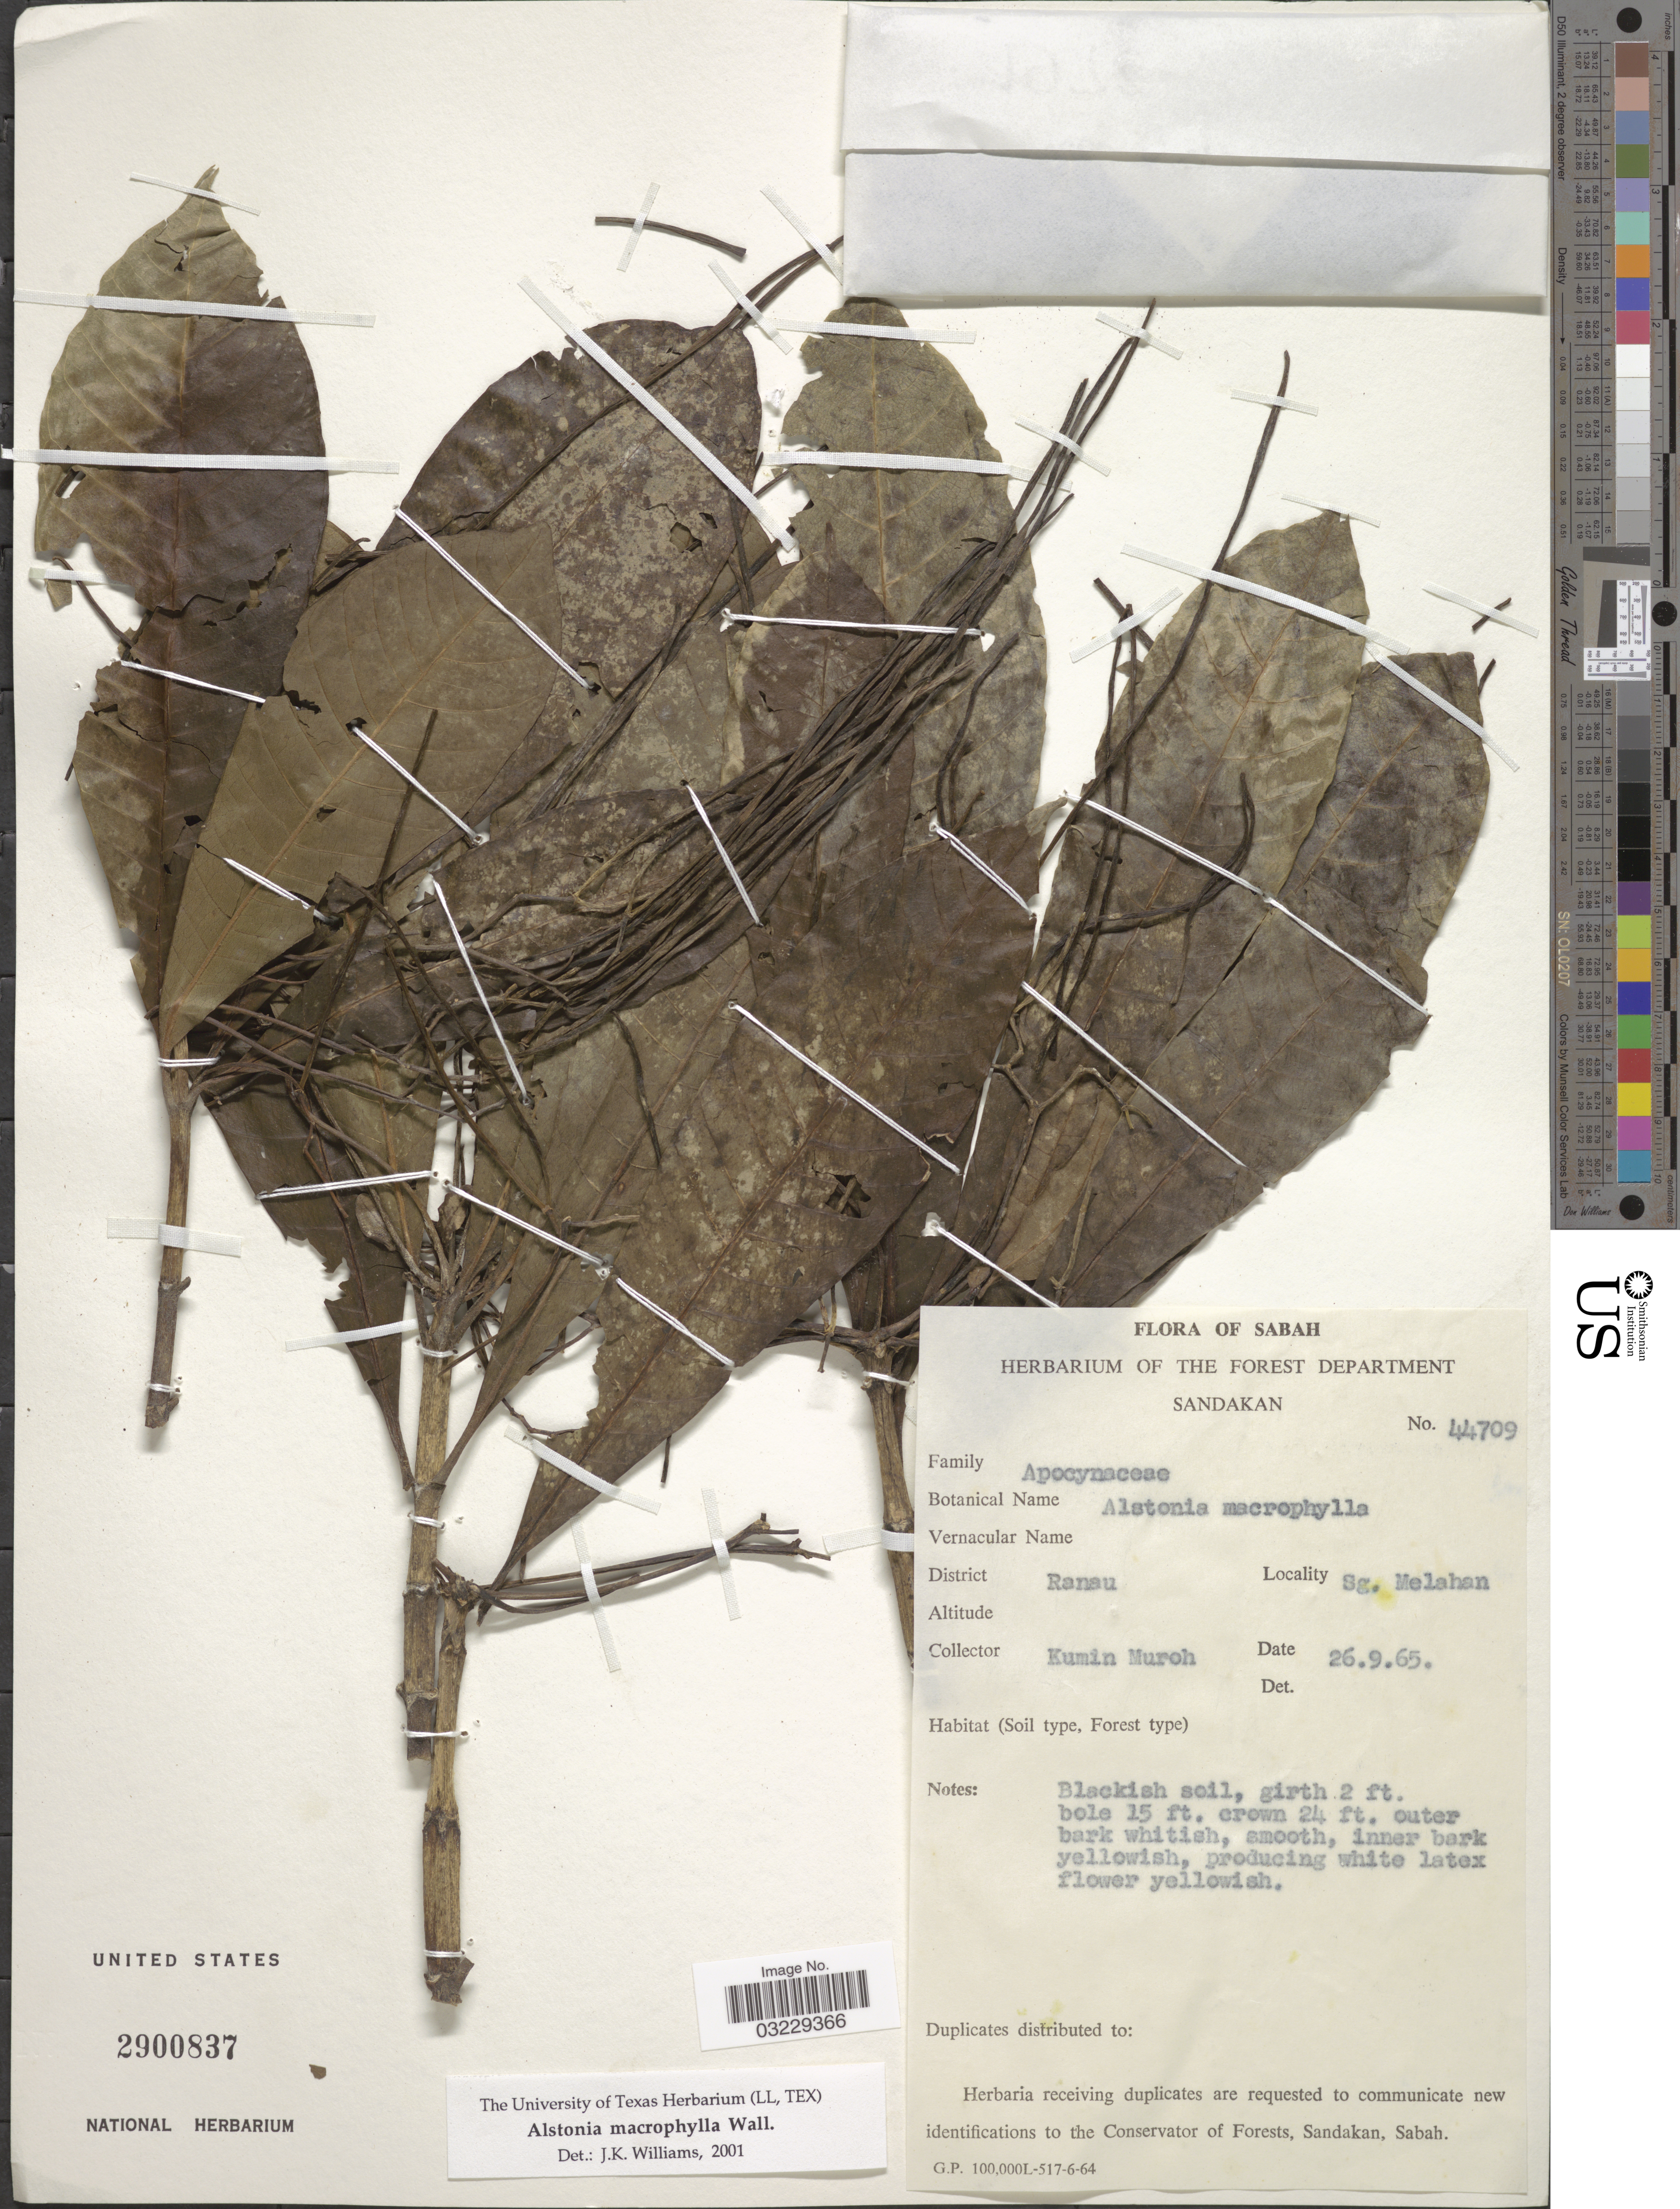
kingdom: Plantae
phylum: Tracheophyta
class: Magnoliopsida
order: Gentianales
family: Apocynaceae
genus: Alstonia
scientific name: Alstonia macrophylla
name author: Wall. ex G. Don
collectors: K. Muroh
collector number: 44709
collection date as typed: Transcribed d/m/y: 26/9/65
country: Malaysia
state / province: Sabah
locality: District Ranau. Sg. Melahan.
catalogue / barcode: US 2900837